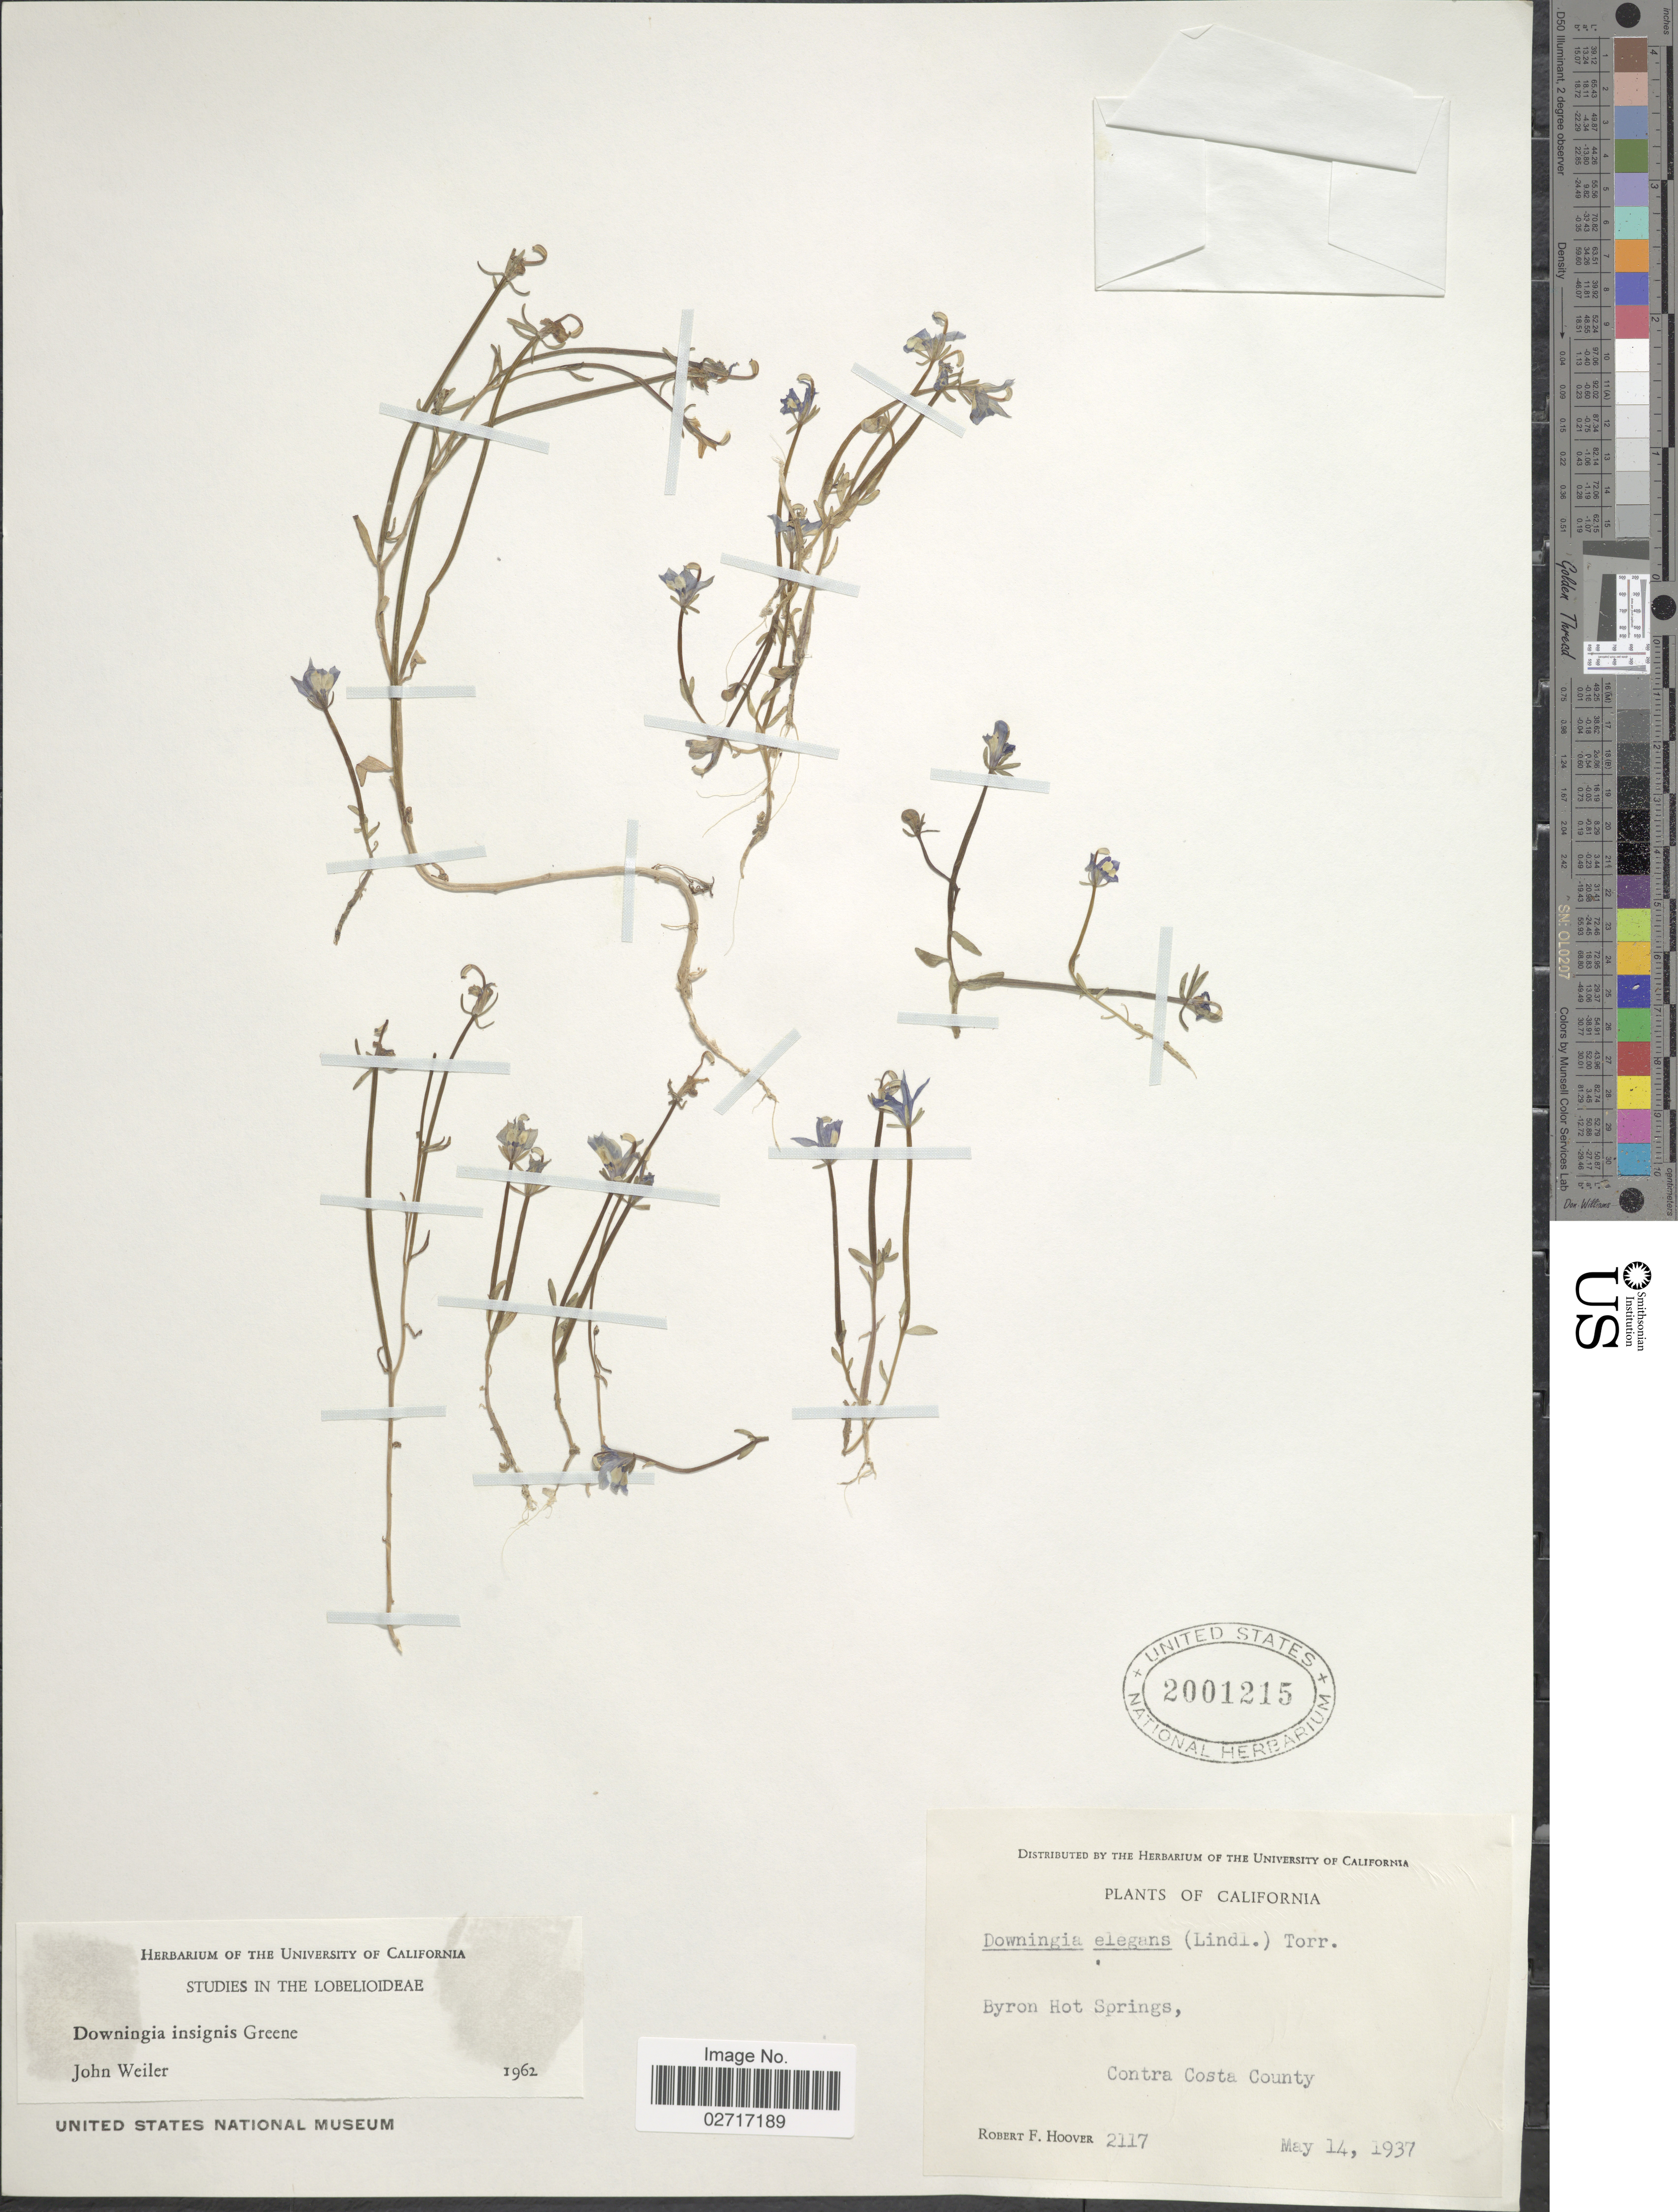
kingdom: Plantae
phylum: Tracheophyta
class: Magnoliopsida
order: Asterales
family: Campanulaceae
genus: Downingia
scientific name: Downingia insignis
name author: Greene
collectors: R. F. Hoover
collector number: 2117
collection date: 1937-05-14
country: United States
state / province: California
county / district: Contra Costa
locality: Byron Hot Springs, Contra Costa County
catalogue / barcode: US 2001215